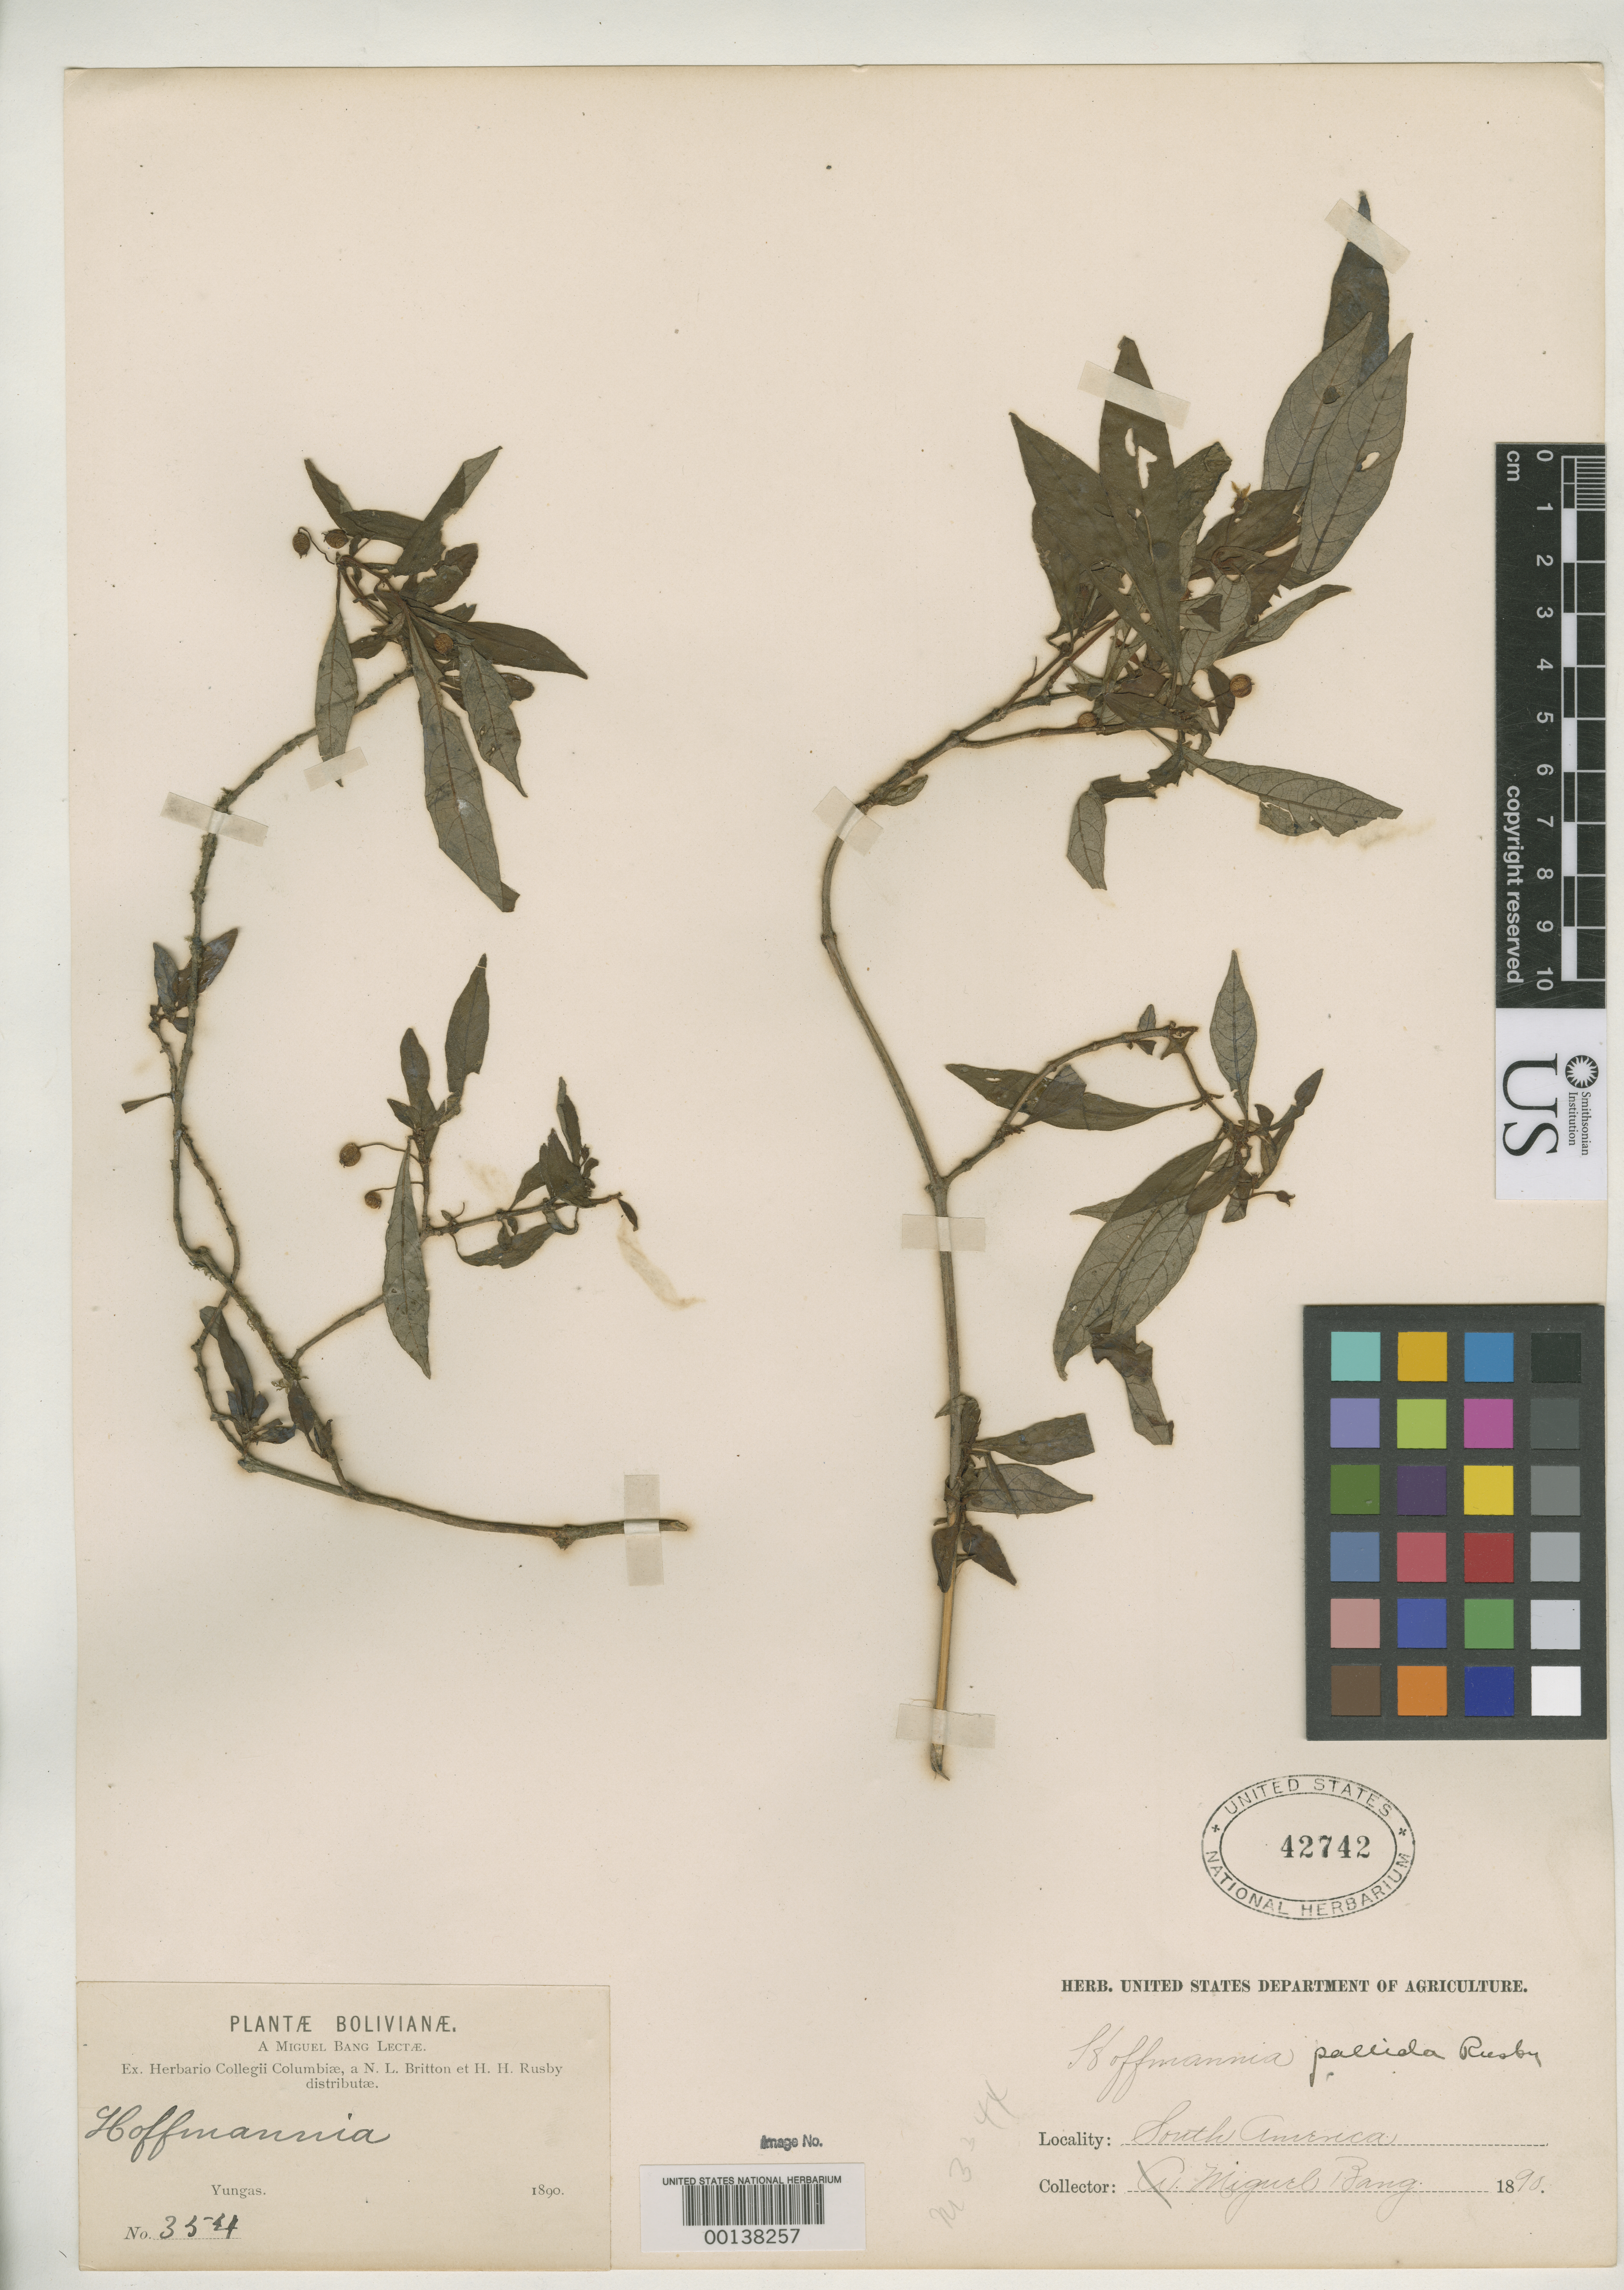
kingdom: Plantae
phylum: Tracheophyta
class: Magnoliopsida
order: Gentianales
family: Rubiaceae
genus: Hoffmannia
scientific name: Hoffmannia pallida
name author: Rusby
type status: Isotype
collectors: M. Bang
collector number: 354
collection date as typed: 1890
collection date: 1890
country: Bolivia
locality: Yungas.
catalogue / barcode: US 42742